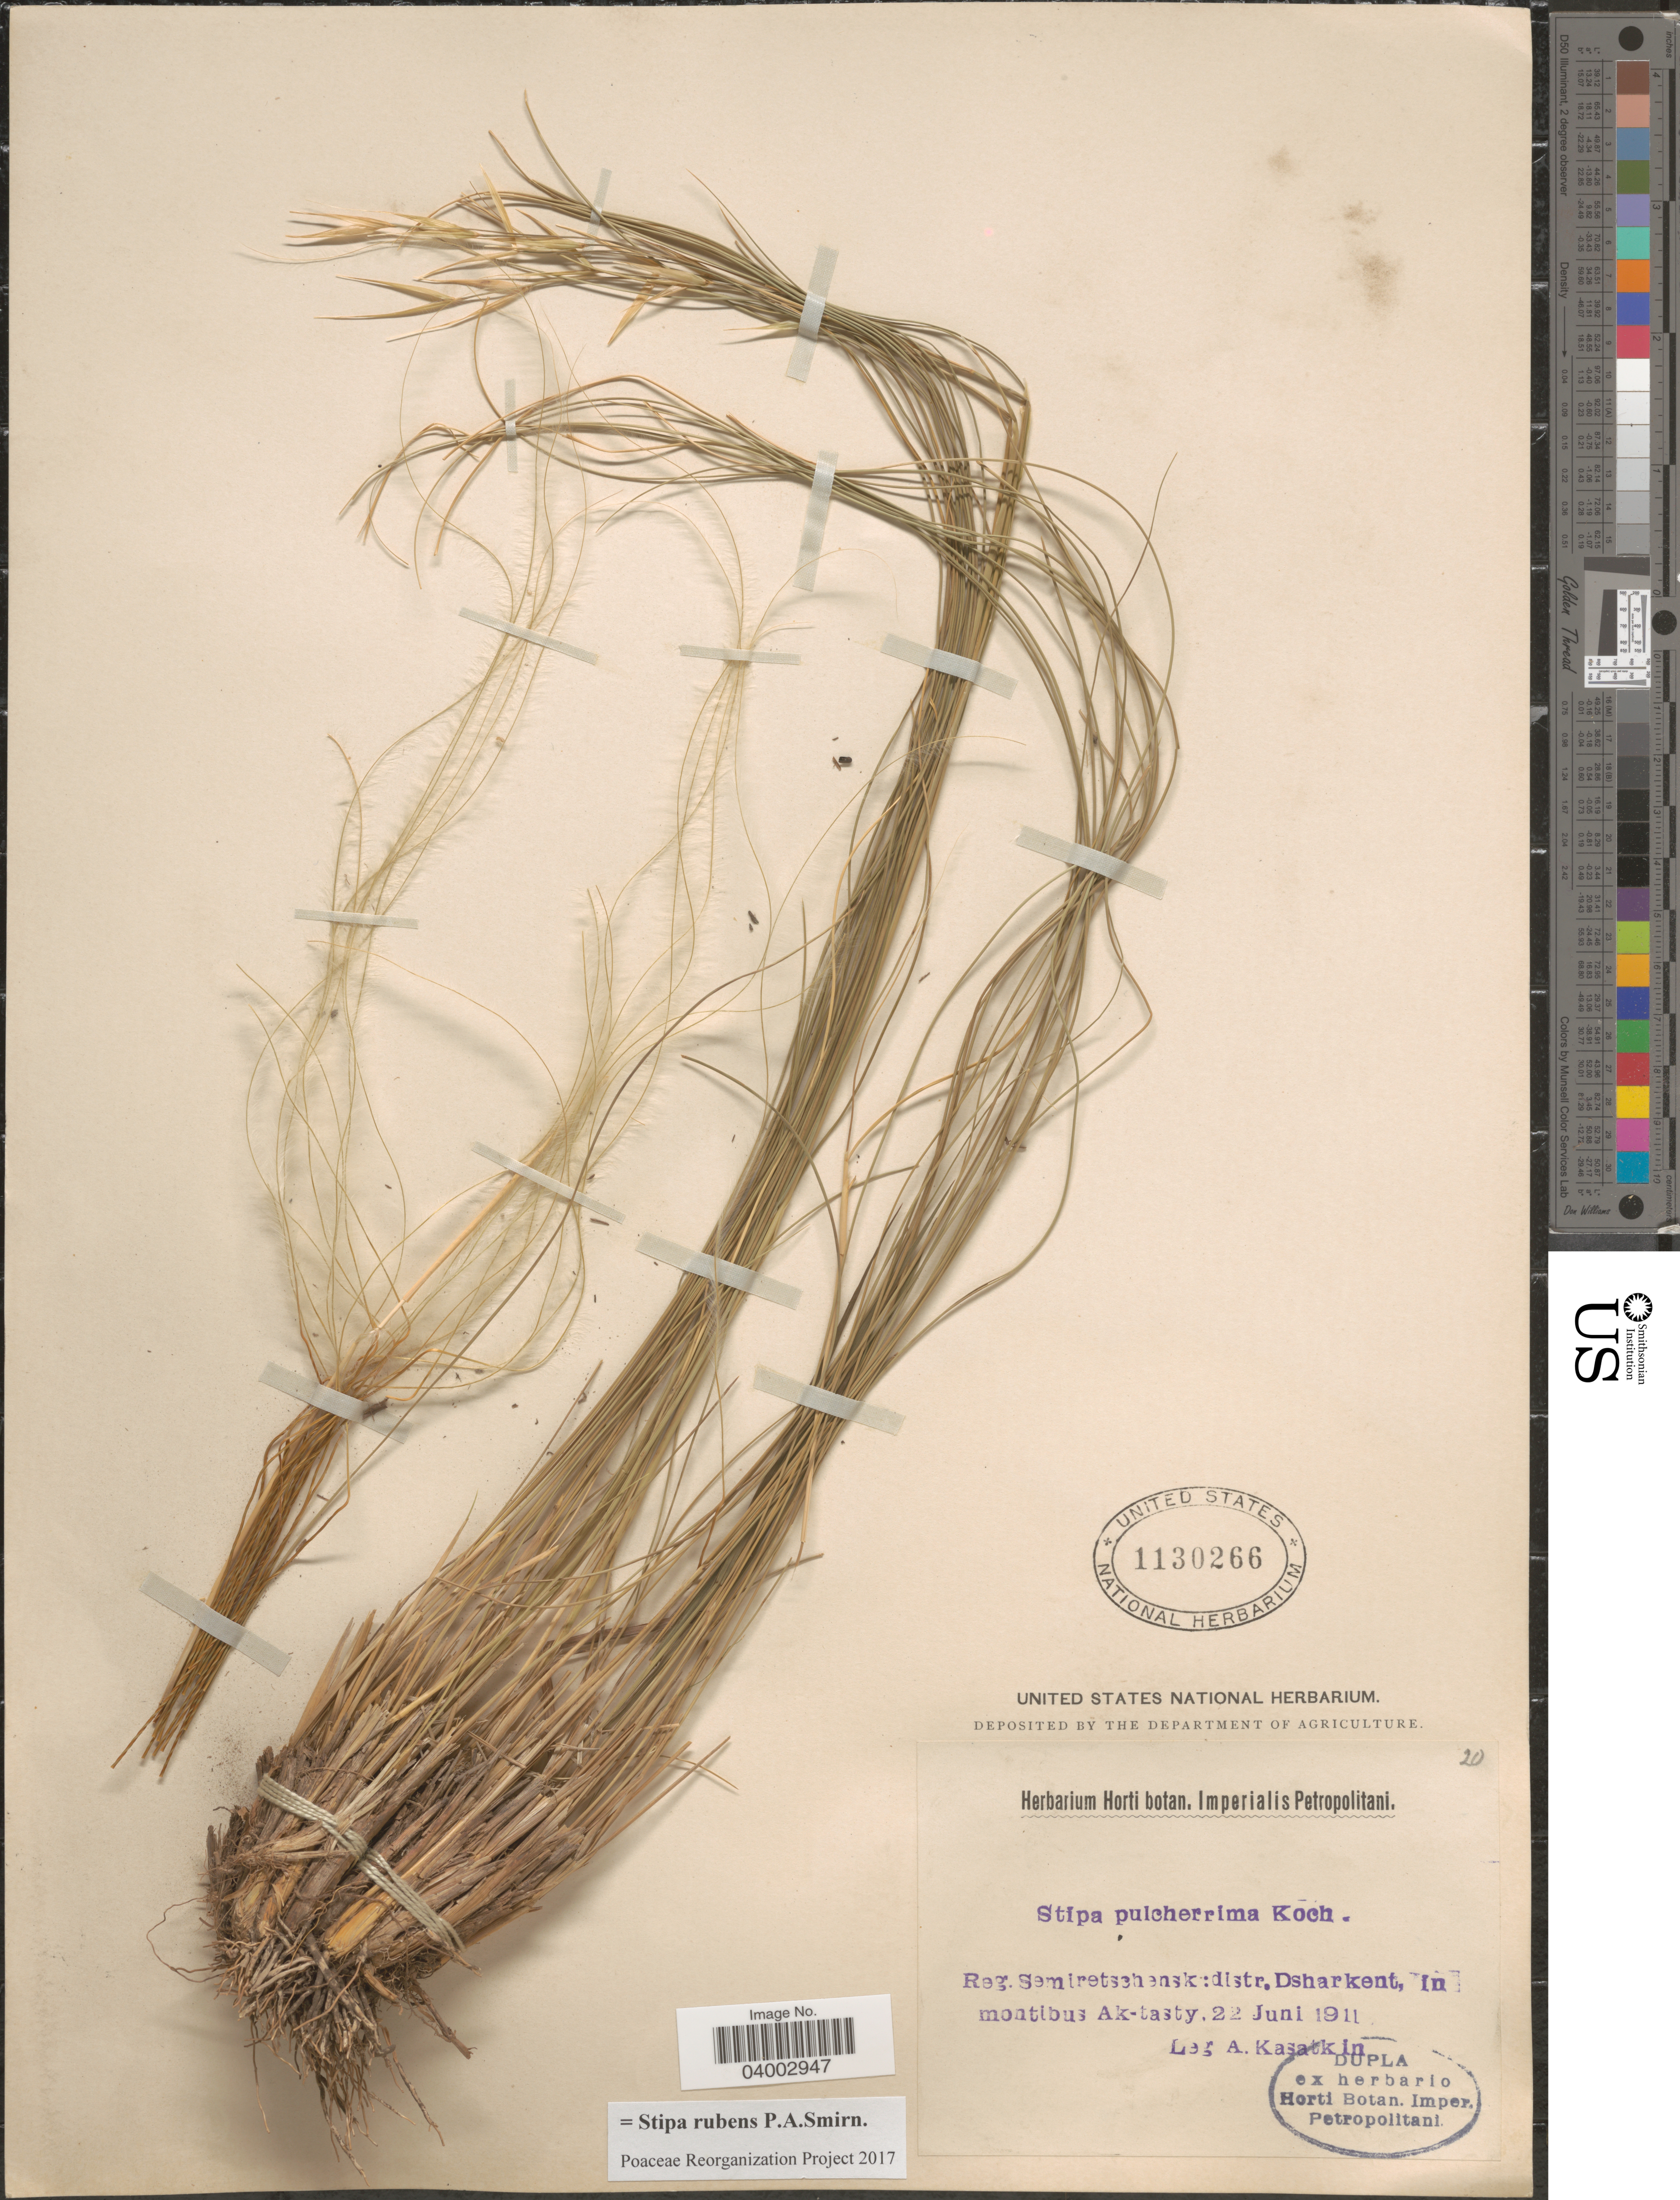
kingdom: Plantae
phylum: Tracheophyta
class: Liliopsida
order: Poales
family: Poaceae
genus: Stipa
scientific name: Stipa rubens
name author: P.A. Smirn.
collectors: A. Kasatkin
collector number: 20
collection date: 1911-06-22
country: Kazakhstan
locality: Reg.Semiretschenk:distr.Dsharkent, in montibus Ak-tasty.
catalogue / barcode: US 1130266